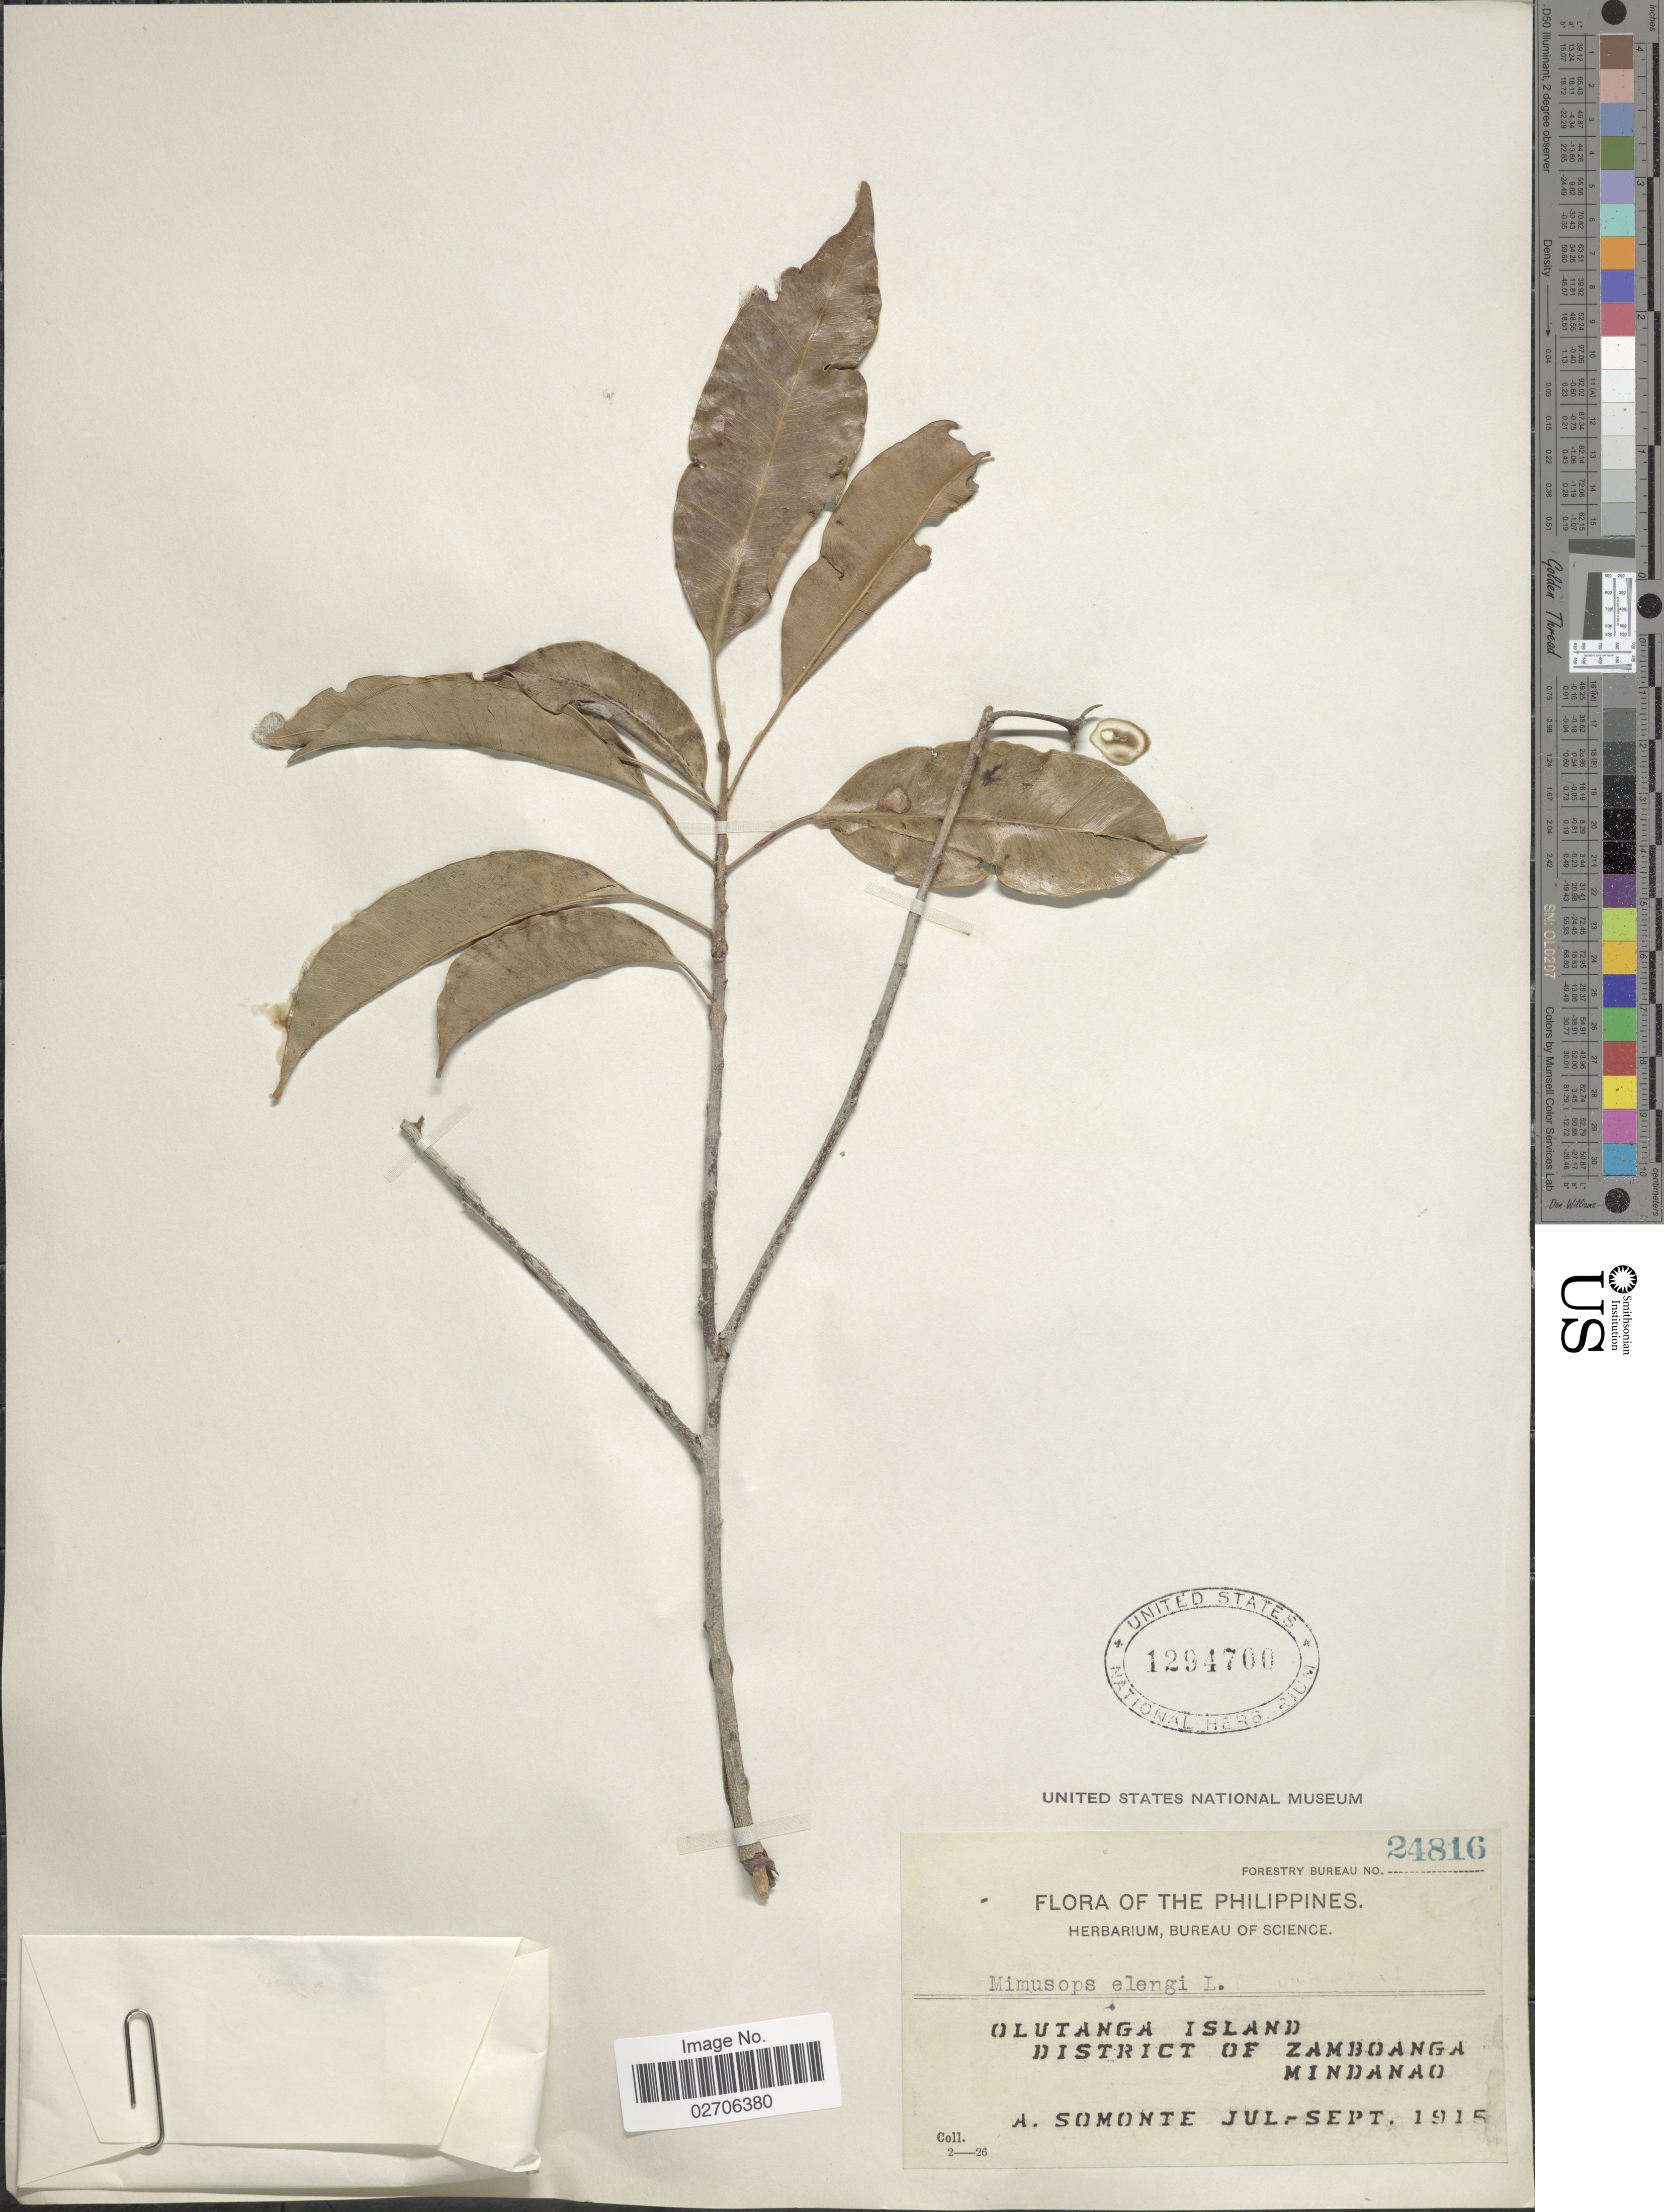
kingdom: Plantae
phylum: Tracheophyta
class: Magnoliopsida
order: Ericales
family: Sapotaceae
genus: Mimusops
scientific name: Mimusops djave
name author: Engl.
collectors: A. Somonte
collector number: Forestry Bureau 24816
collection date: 1915-07/1915-09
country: Philippines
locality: Olutanga Island, District of Zamboanga, Mindanao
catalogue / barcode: US 1294700